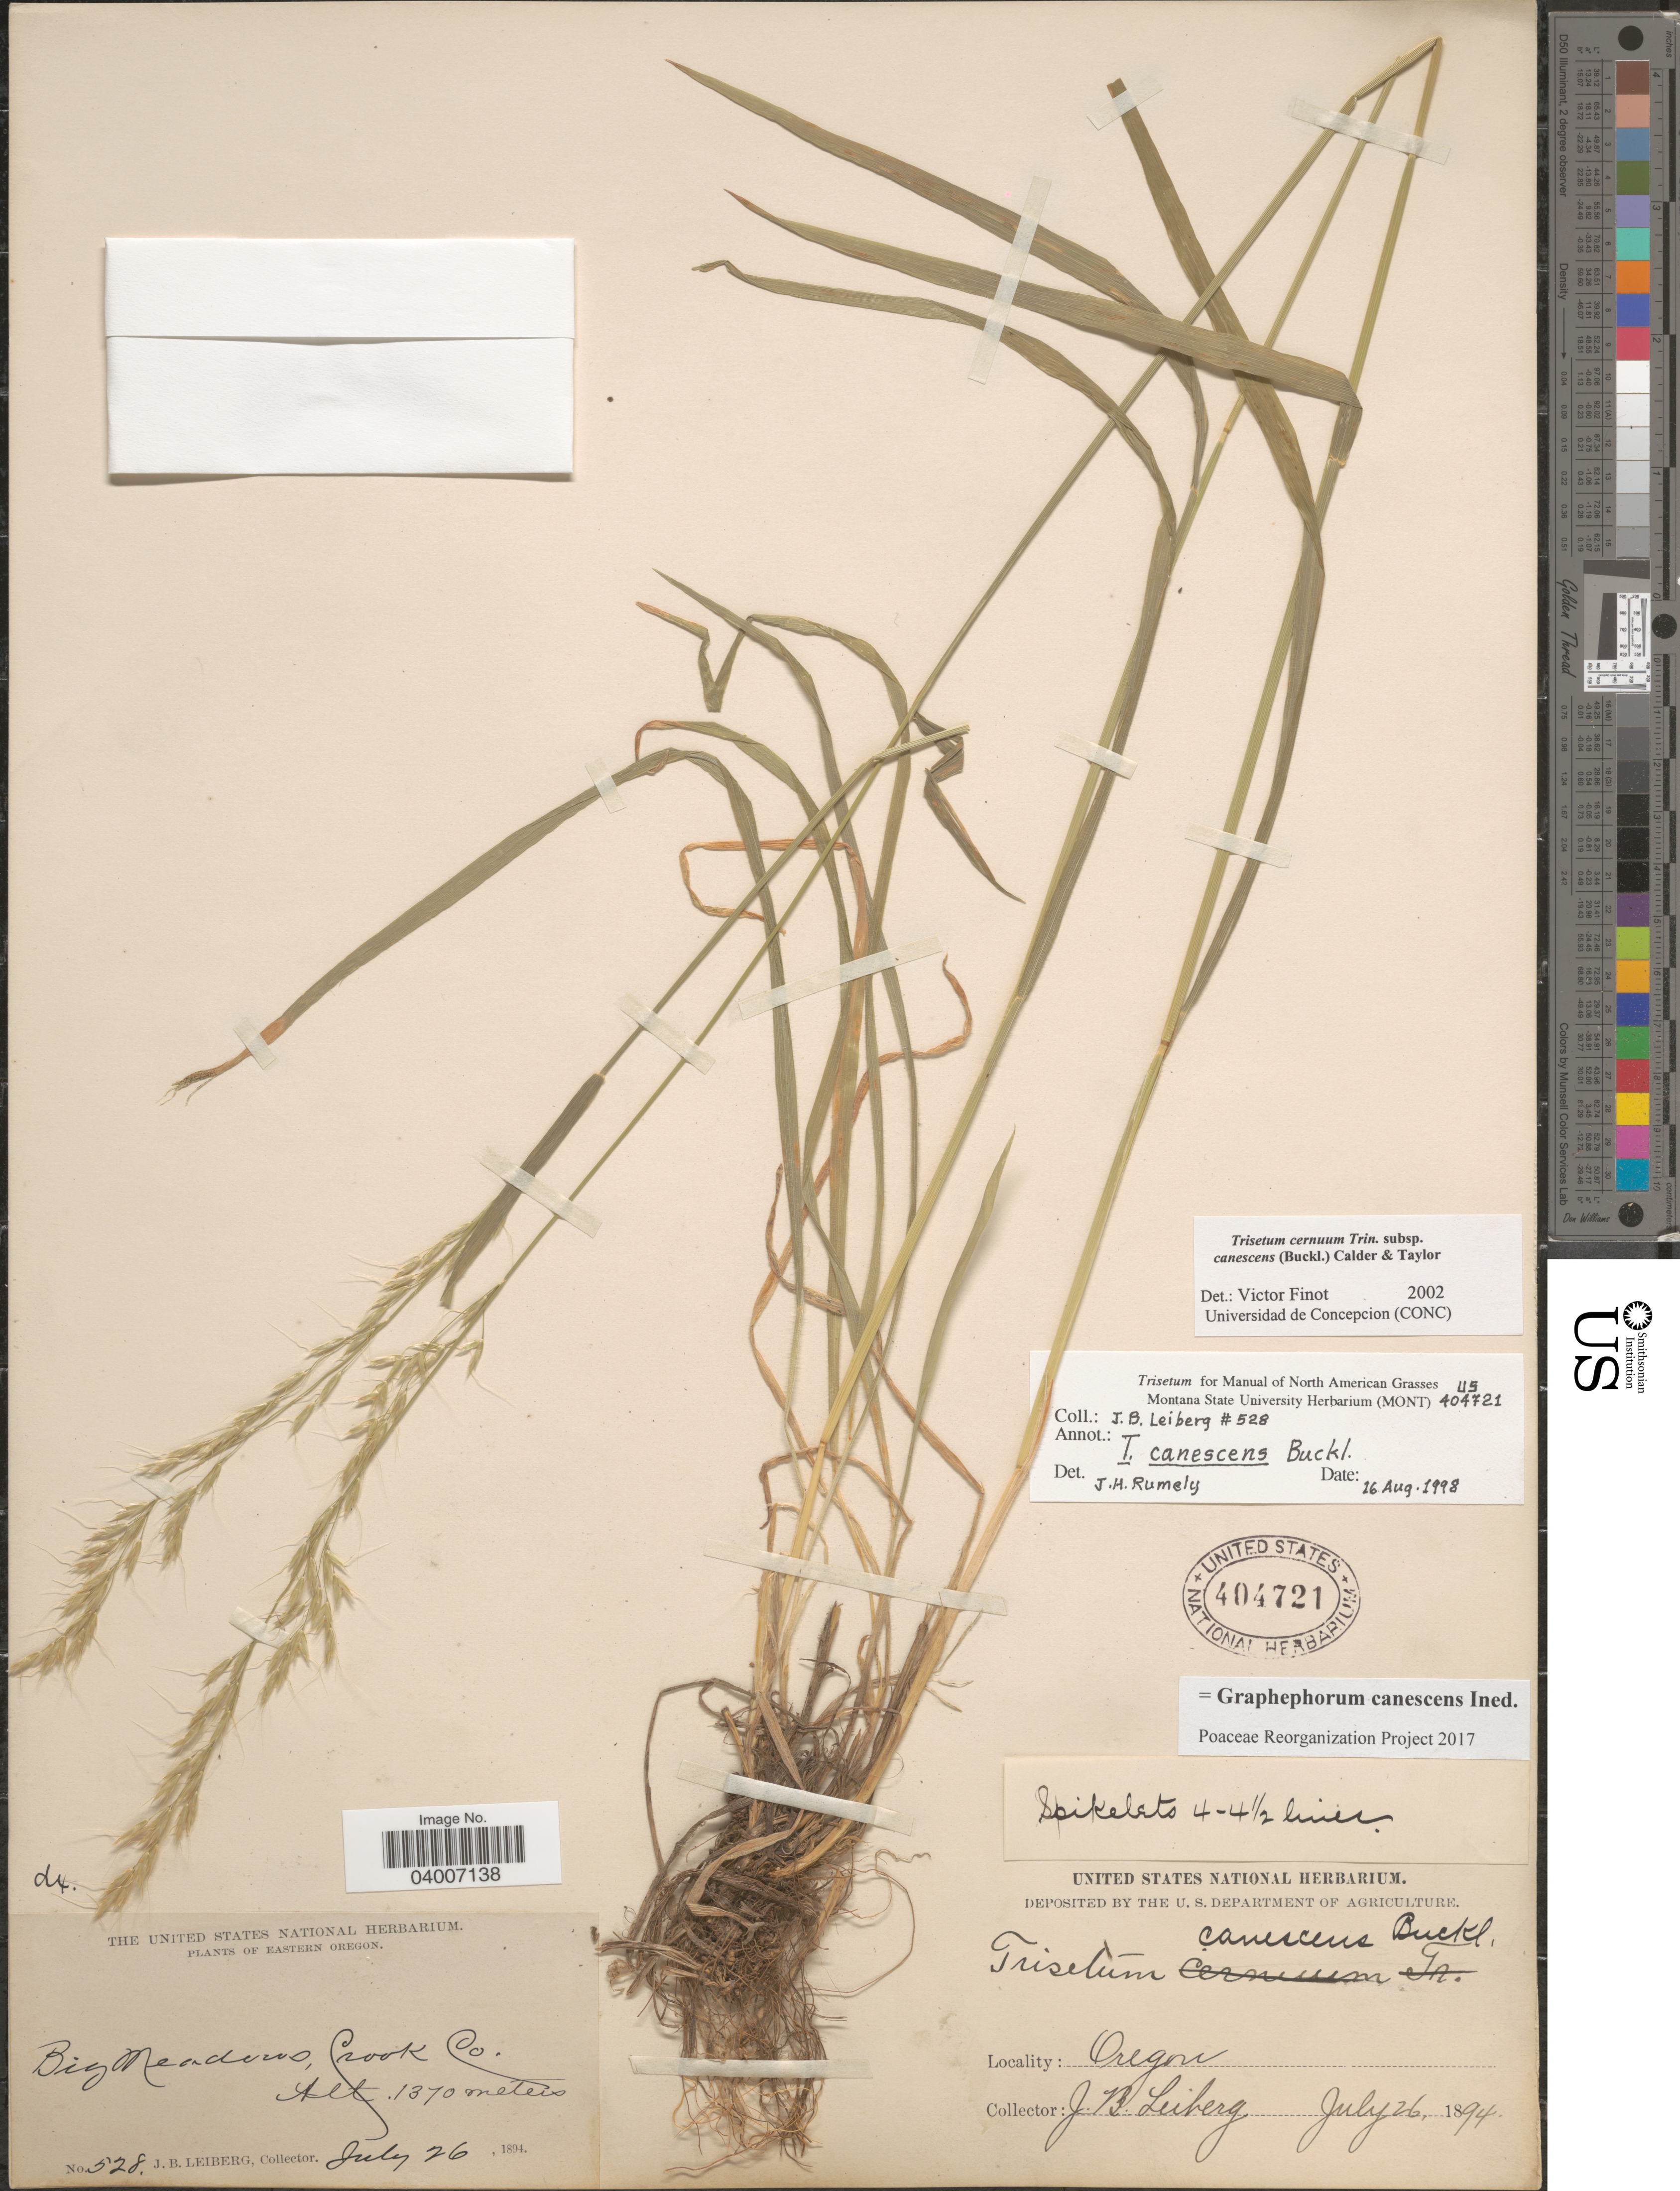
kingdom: Plantae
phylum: Tracheophyta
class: Liliopsida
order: Poales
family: Poaceae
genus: Graphephorum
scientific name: Graphephorum canescens ined.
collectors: J. B. Leiberg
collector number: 528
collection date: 1894-07-26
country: United States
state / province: Oregon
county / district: Crook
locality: Eastern Oregon. Big Meadows, Crook Co.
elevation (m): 1370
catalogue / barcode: US 404721